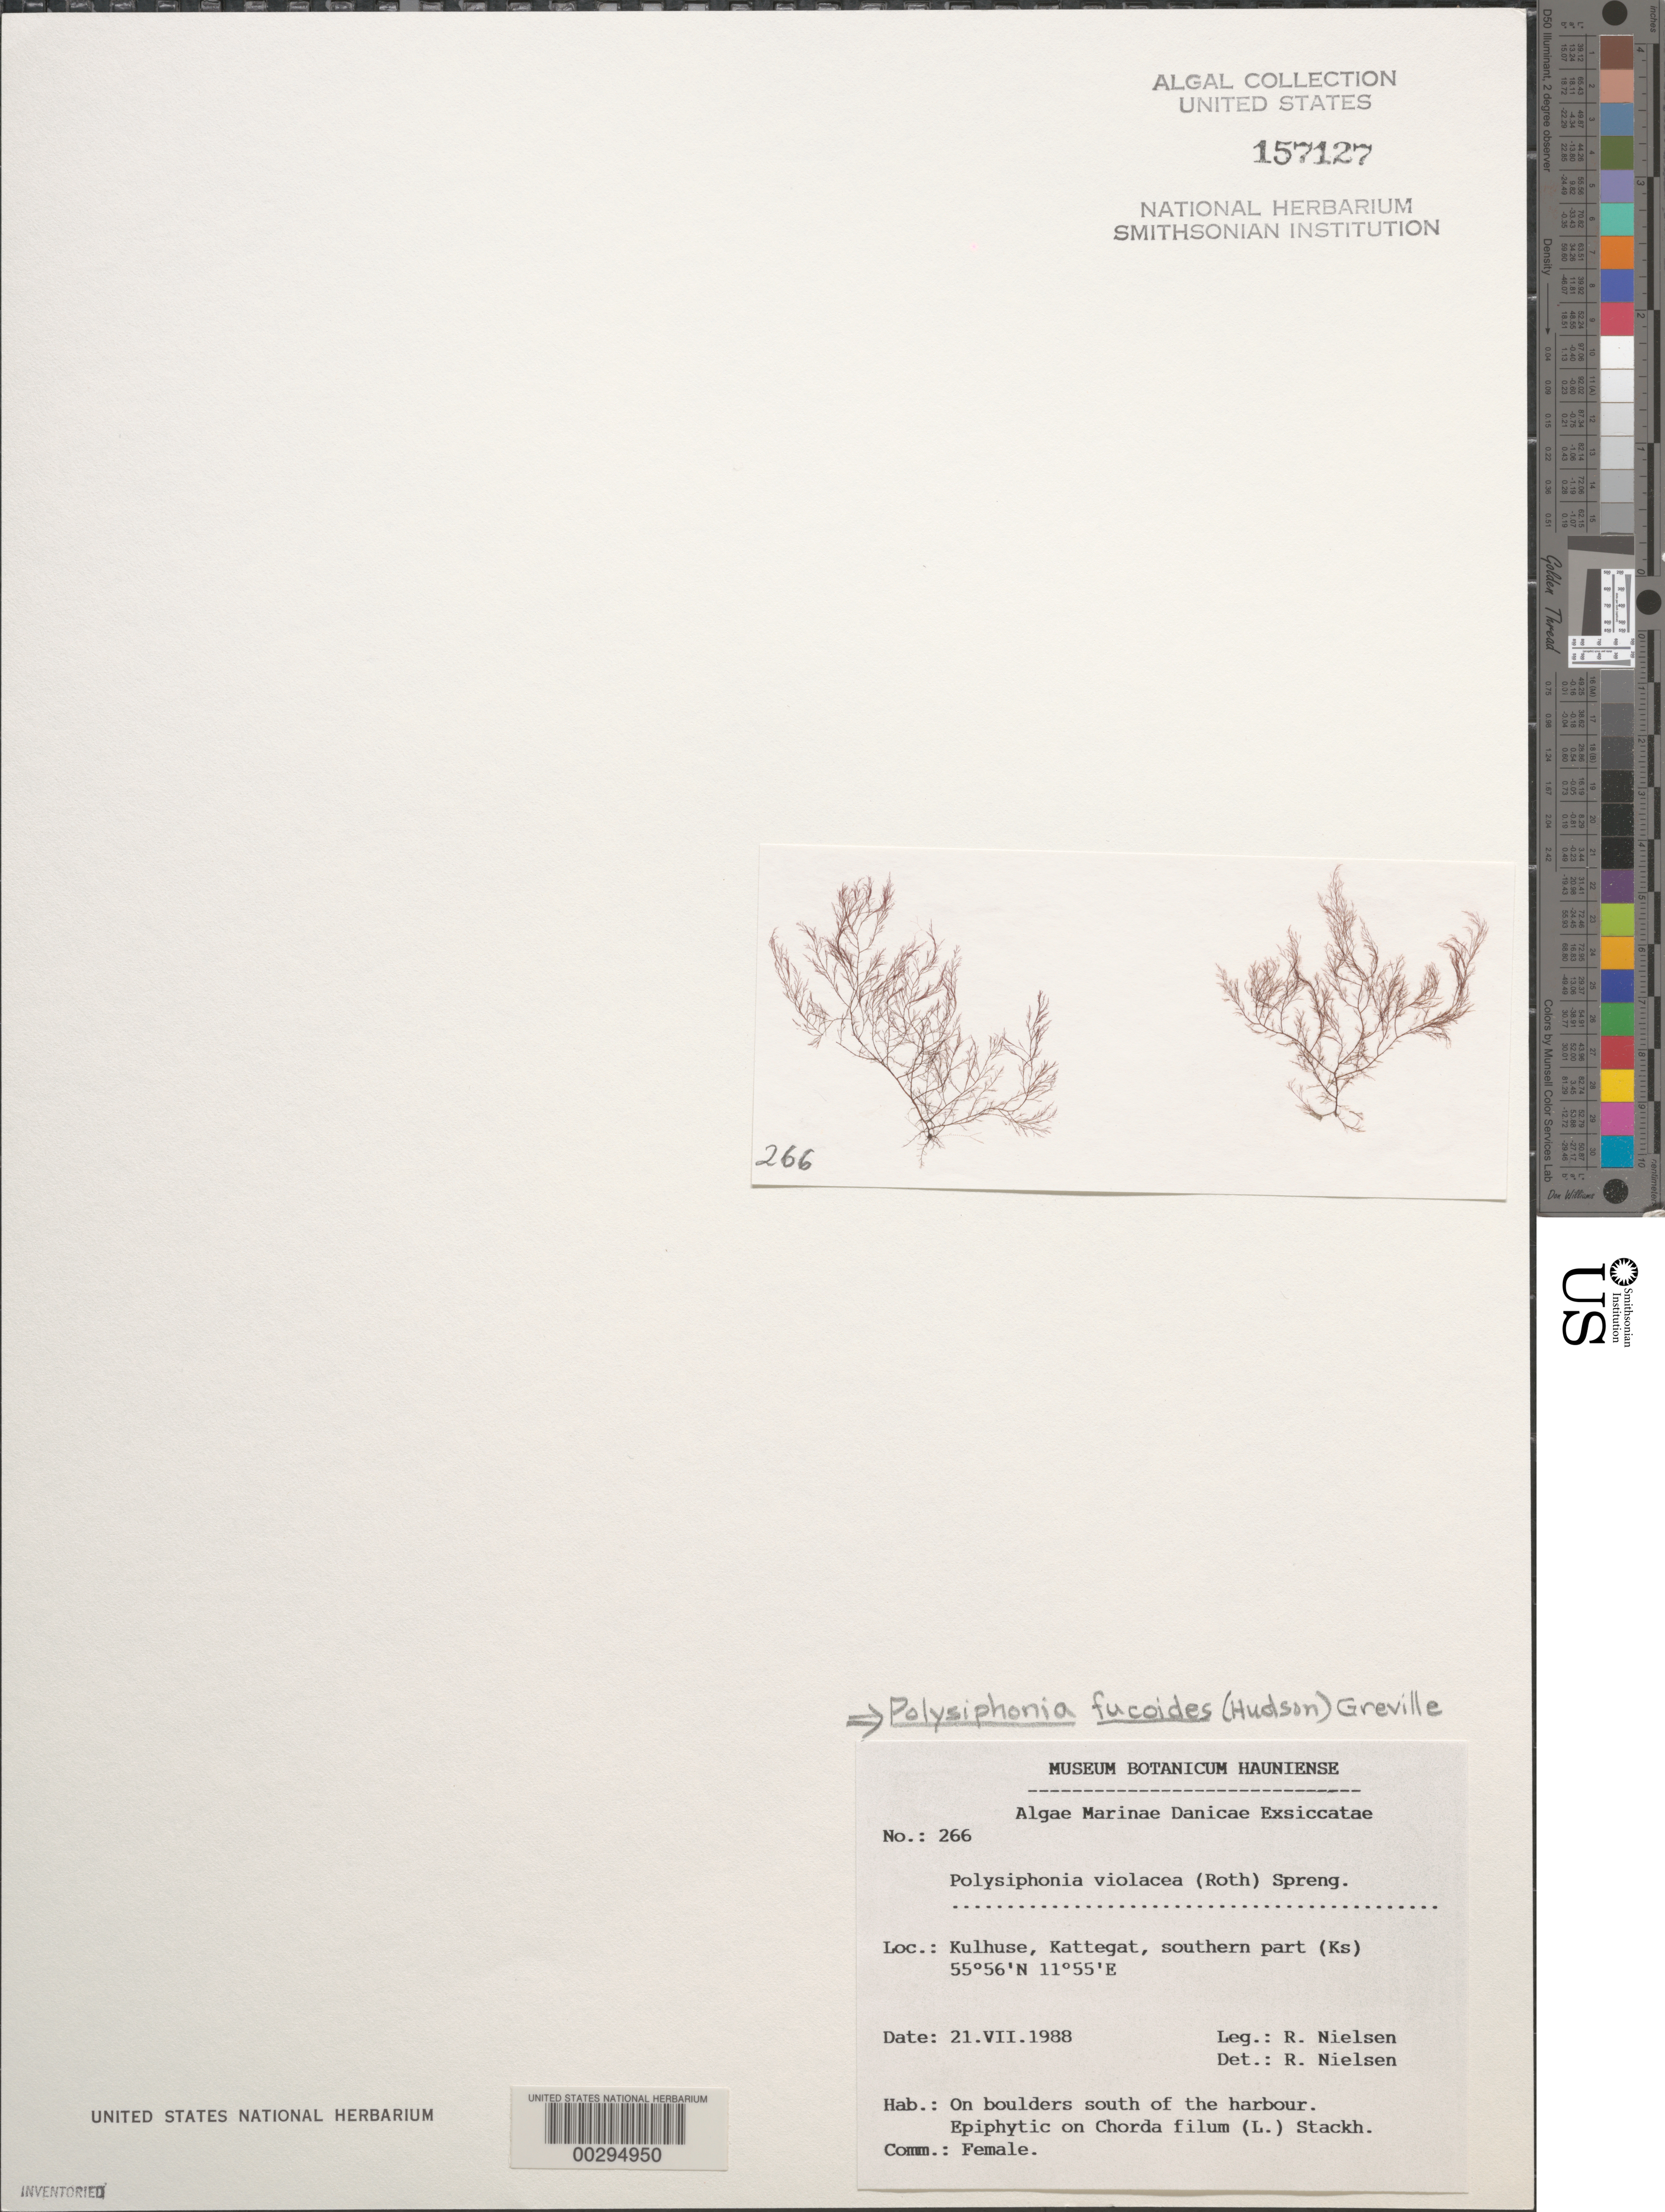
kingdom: Plantae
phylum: Rhodophyta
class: Florideophyceae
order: Ceramiales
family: Rhodomelaceae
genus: Vertebrata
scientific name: Vertebrata fucoides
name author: (Hudson) Kuntze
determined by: Algae name updating Project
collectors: R. Nielsen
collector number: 266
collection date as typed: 21 Jul 1988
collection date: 1988-07-21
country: Denmark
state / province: Hovedstaden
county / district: Frederikssund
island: Sjaelland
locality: Kulhuse, on boulders south of the harbour, Kattegat, southern part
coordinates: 55 56'N, 11 55'E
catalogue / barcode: US 157127